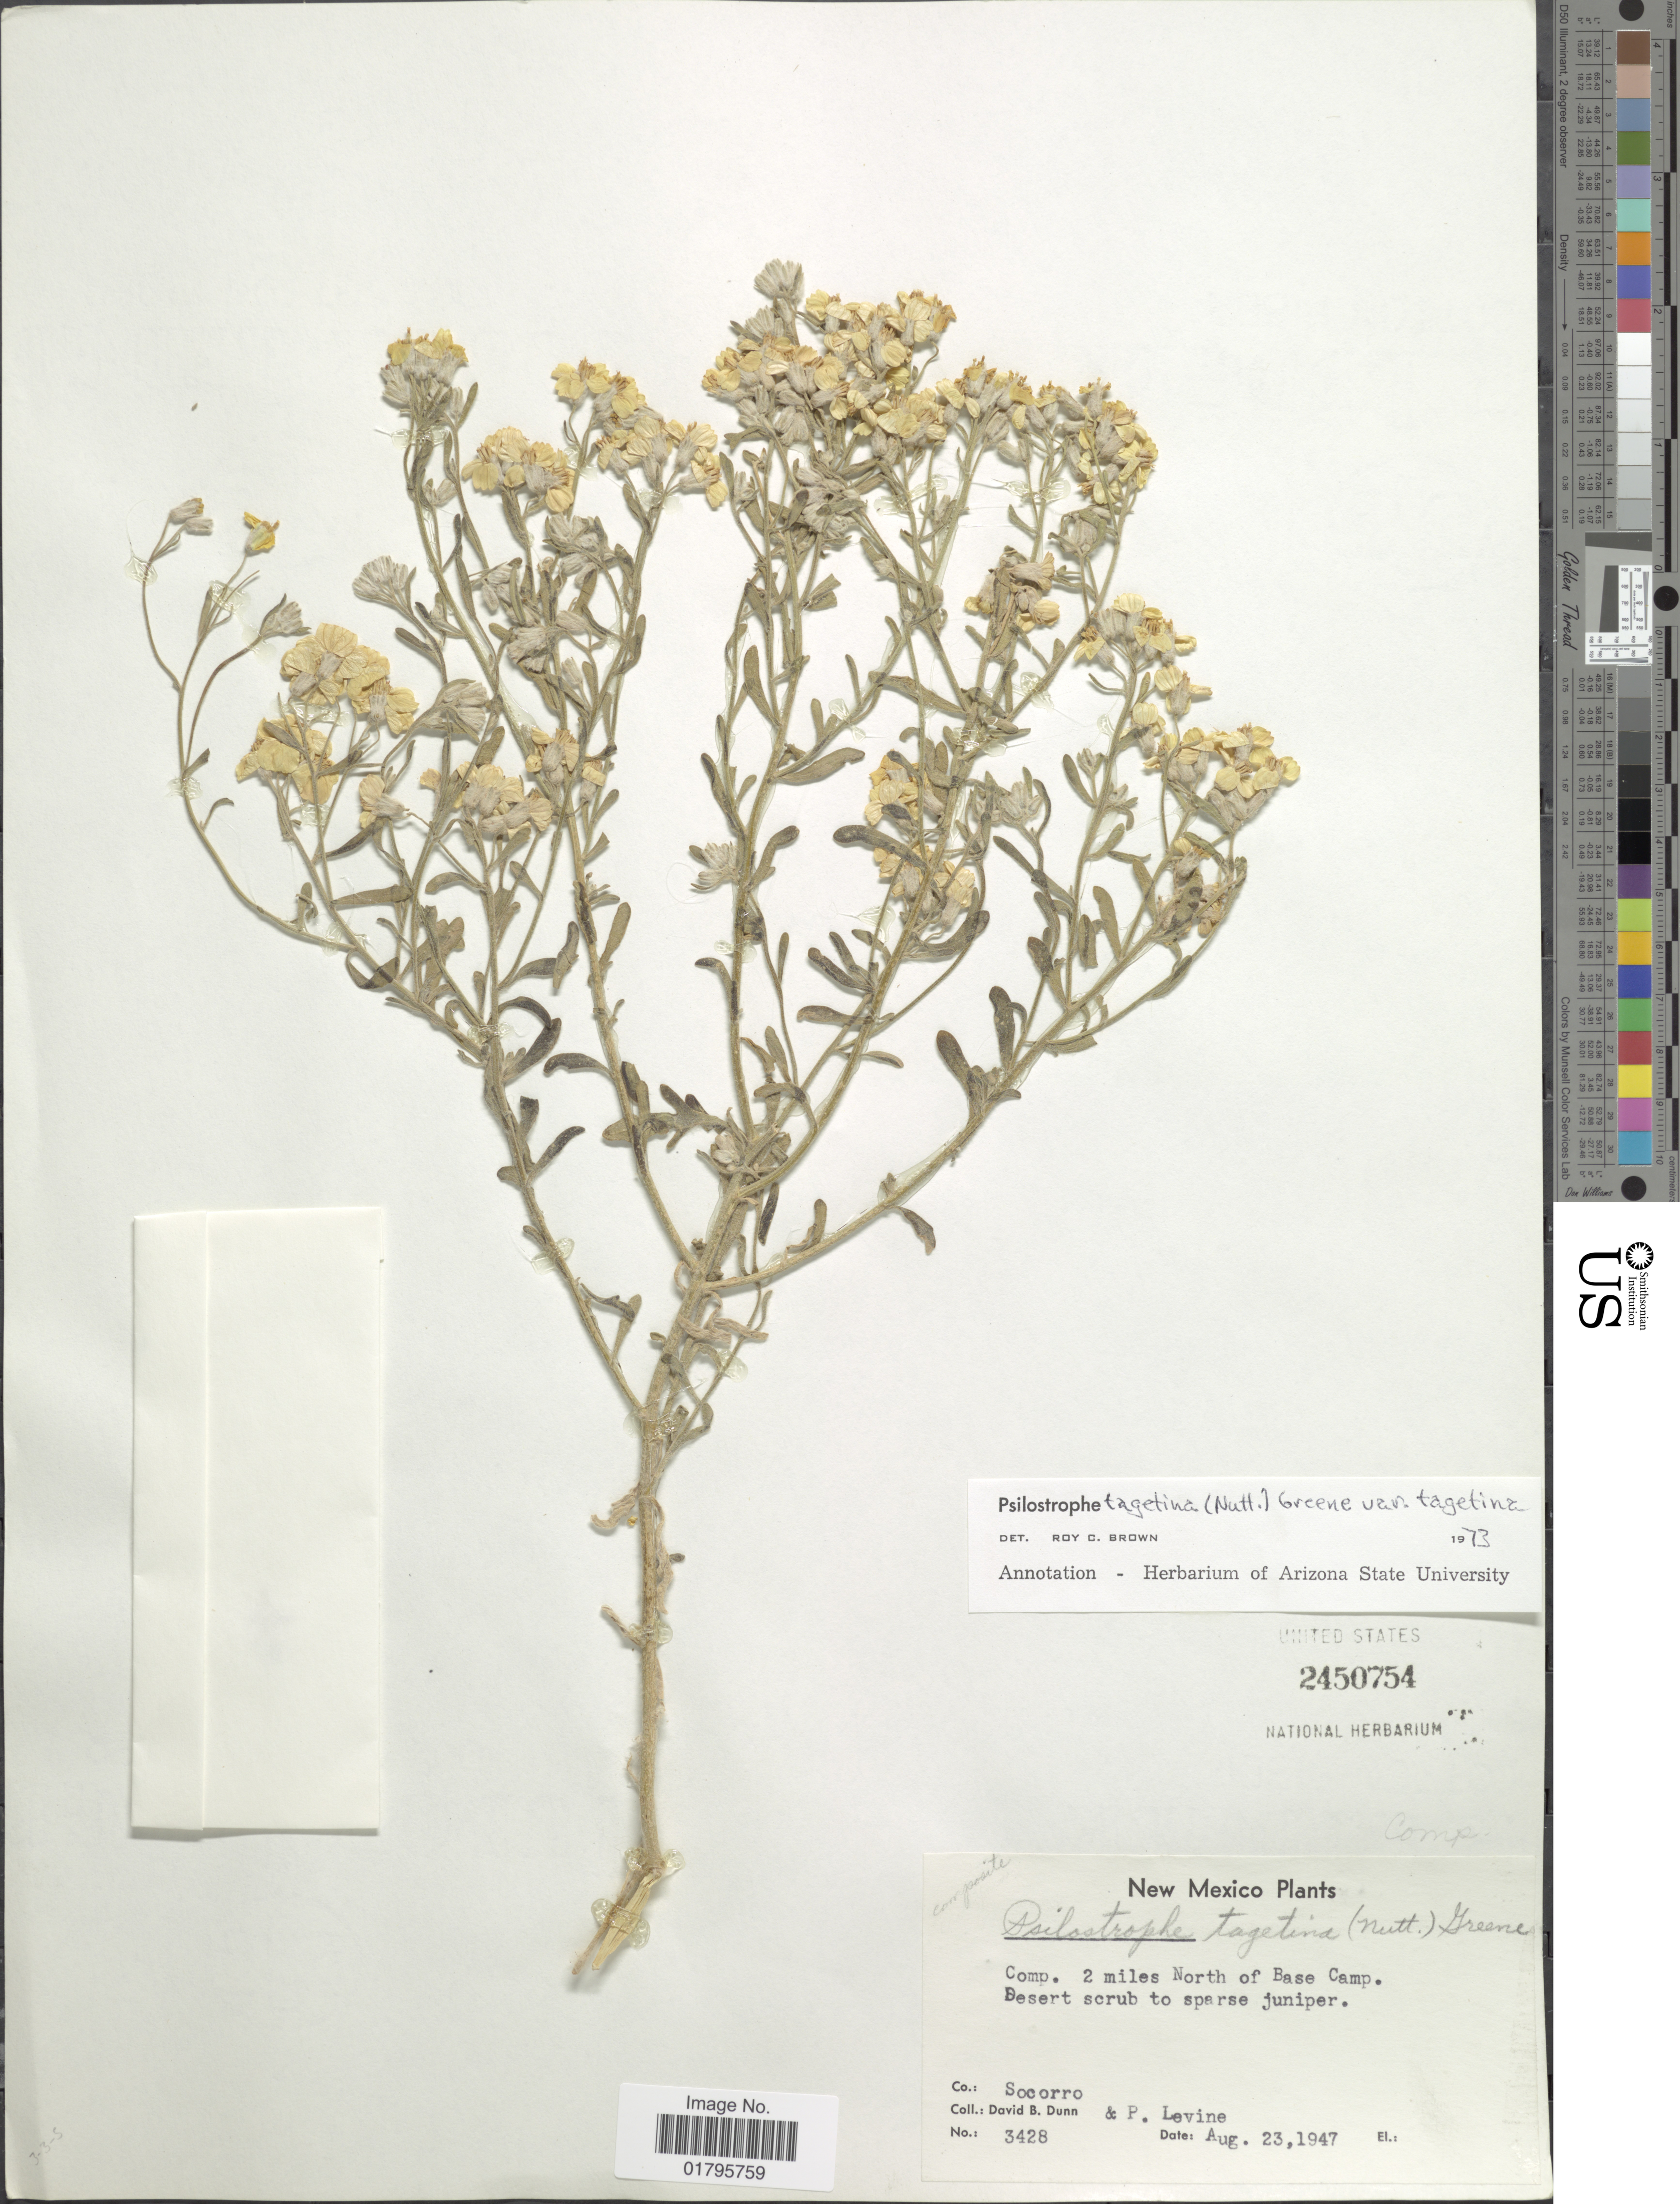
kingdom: Plantae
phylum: Tracheophyta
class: Magnoliopsida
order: Asterales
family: Asteraceae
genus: Psilostrophe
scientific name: Psilostrophe tagetina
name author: (Nutt.) Greene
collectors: D. B. Dunn & -. Levine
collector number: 3428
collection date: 1947-08-23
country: United States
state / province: New Mexico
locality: Socorro. 2 miles North of Base Camp.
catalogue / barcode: US 2450754